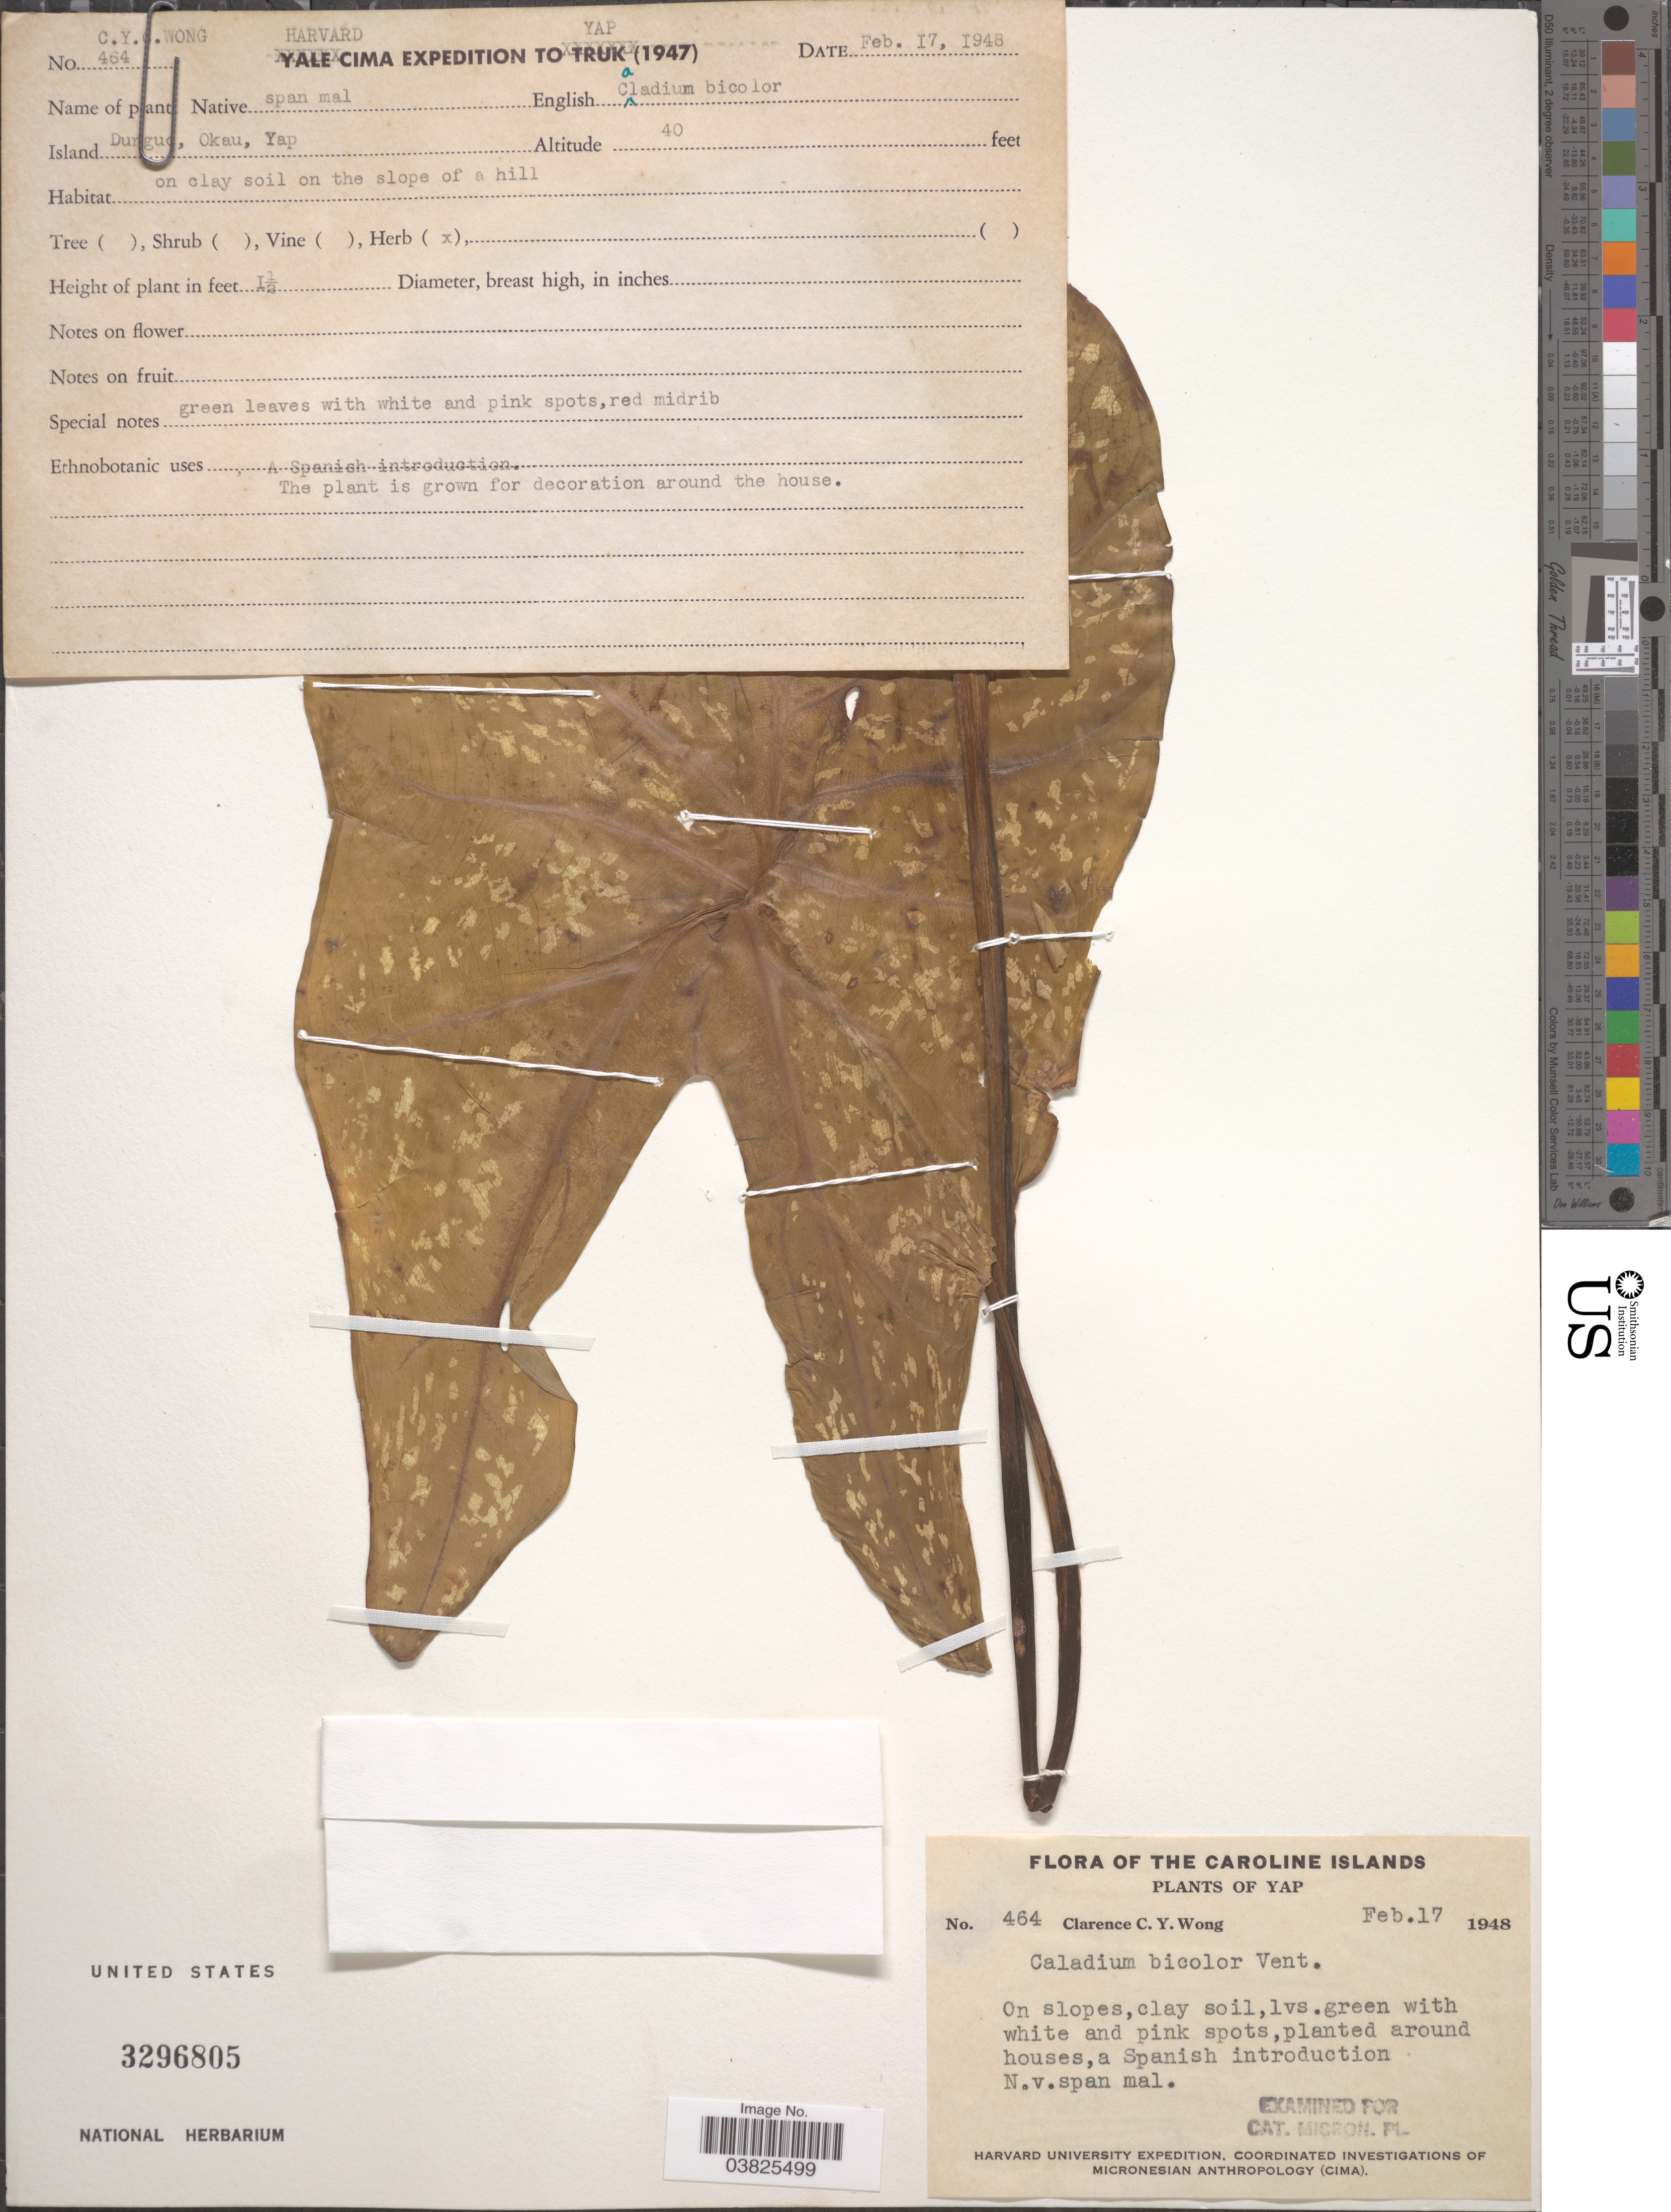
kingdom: Plantae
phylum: Tracheophyta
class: Liliopsida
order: Alismatales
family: Araceae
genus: Caladium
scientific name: Caladium bicolor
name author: (Aiton) Vent.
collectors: C. Wong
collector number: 464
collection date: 1948-02-17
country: Micronesia, Federated States of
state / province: Yap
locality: The Caroline Islands. On slopes. Island Dungu [illegible text], Okau. On the slope of a hill.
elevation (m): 12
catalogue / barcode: US 3296805